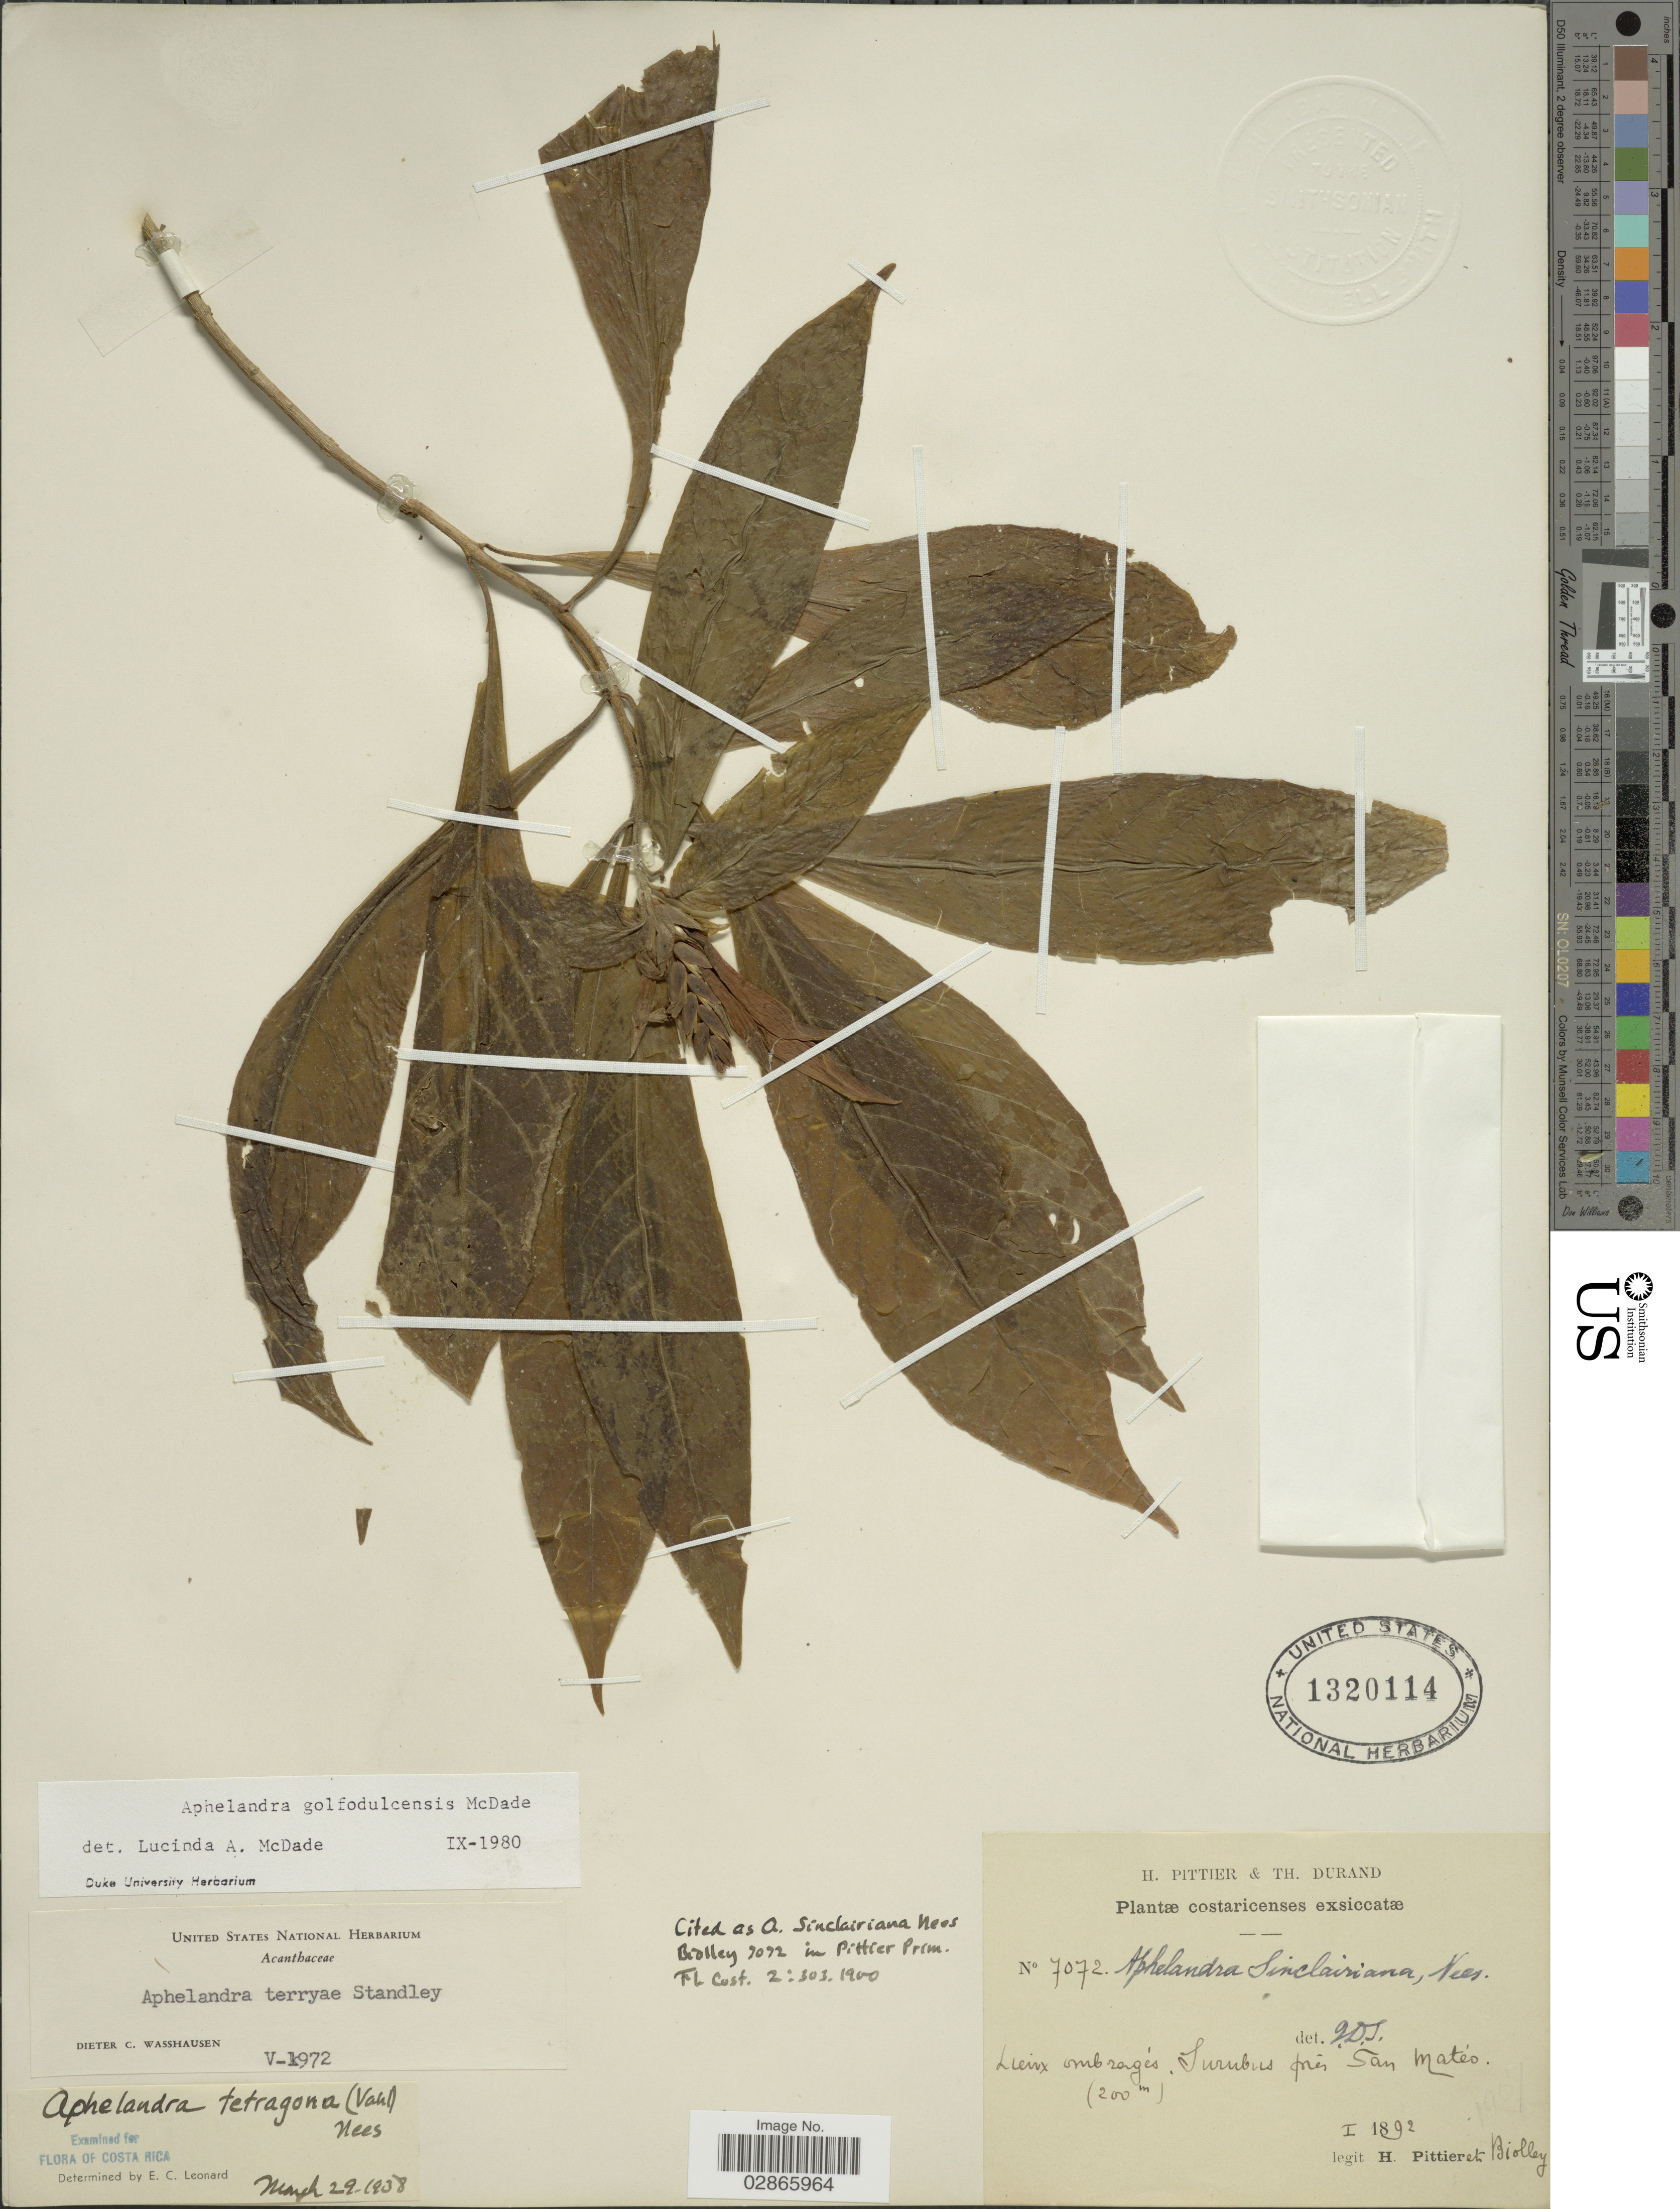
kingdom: Plantae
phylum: Tracheophyta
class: Magnoliopsida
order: Lamiales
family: Acanthaceae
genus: Aphelandra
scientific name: Aphelandra golfodulcensis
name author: McDade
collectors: H. F. Pittier & Biolley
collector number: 7072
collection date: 1892-01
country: Costa Rica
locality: Costaricenses. Surubus près San Matéo.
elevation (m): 200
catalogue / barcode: US 1320114